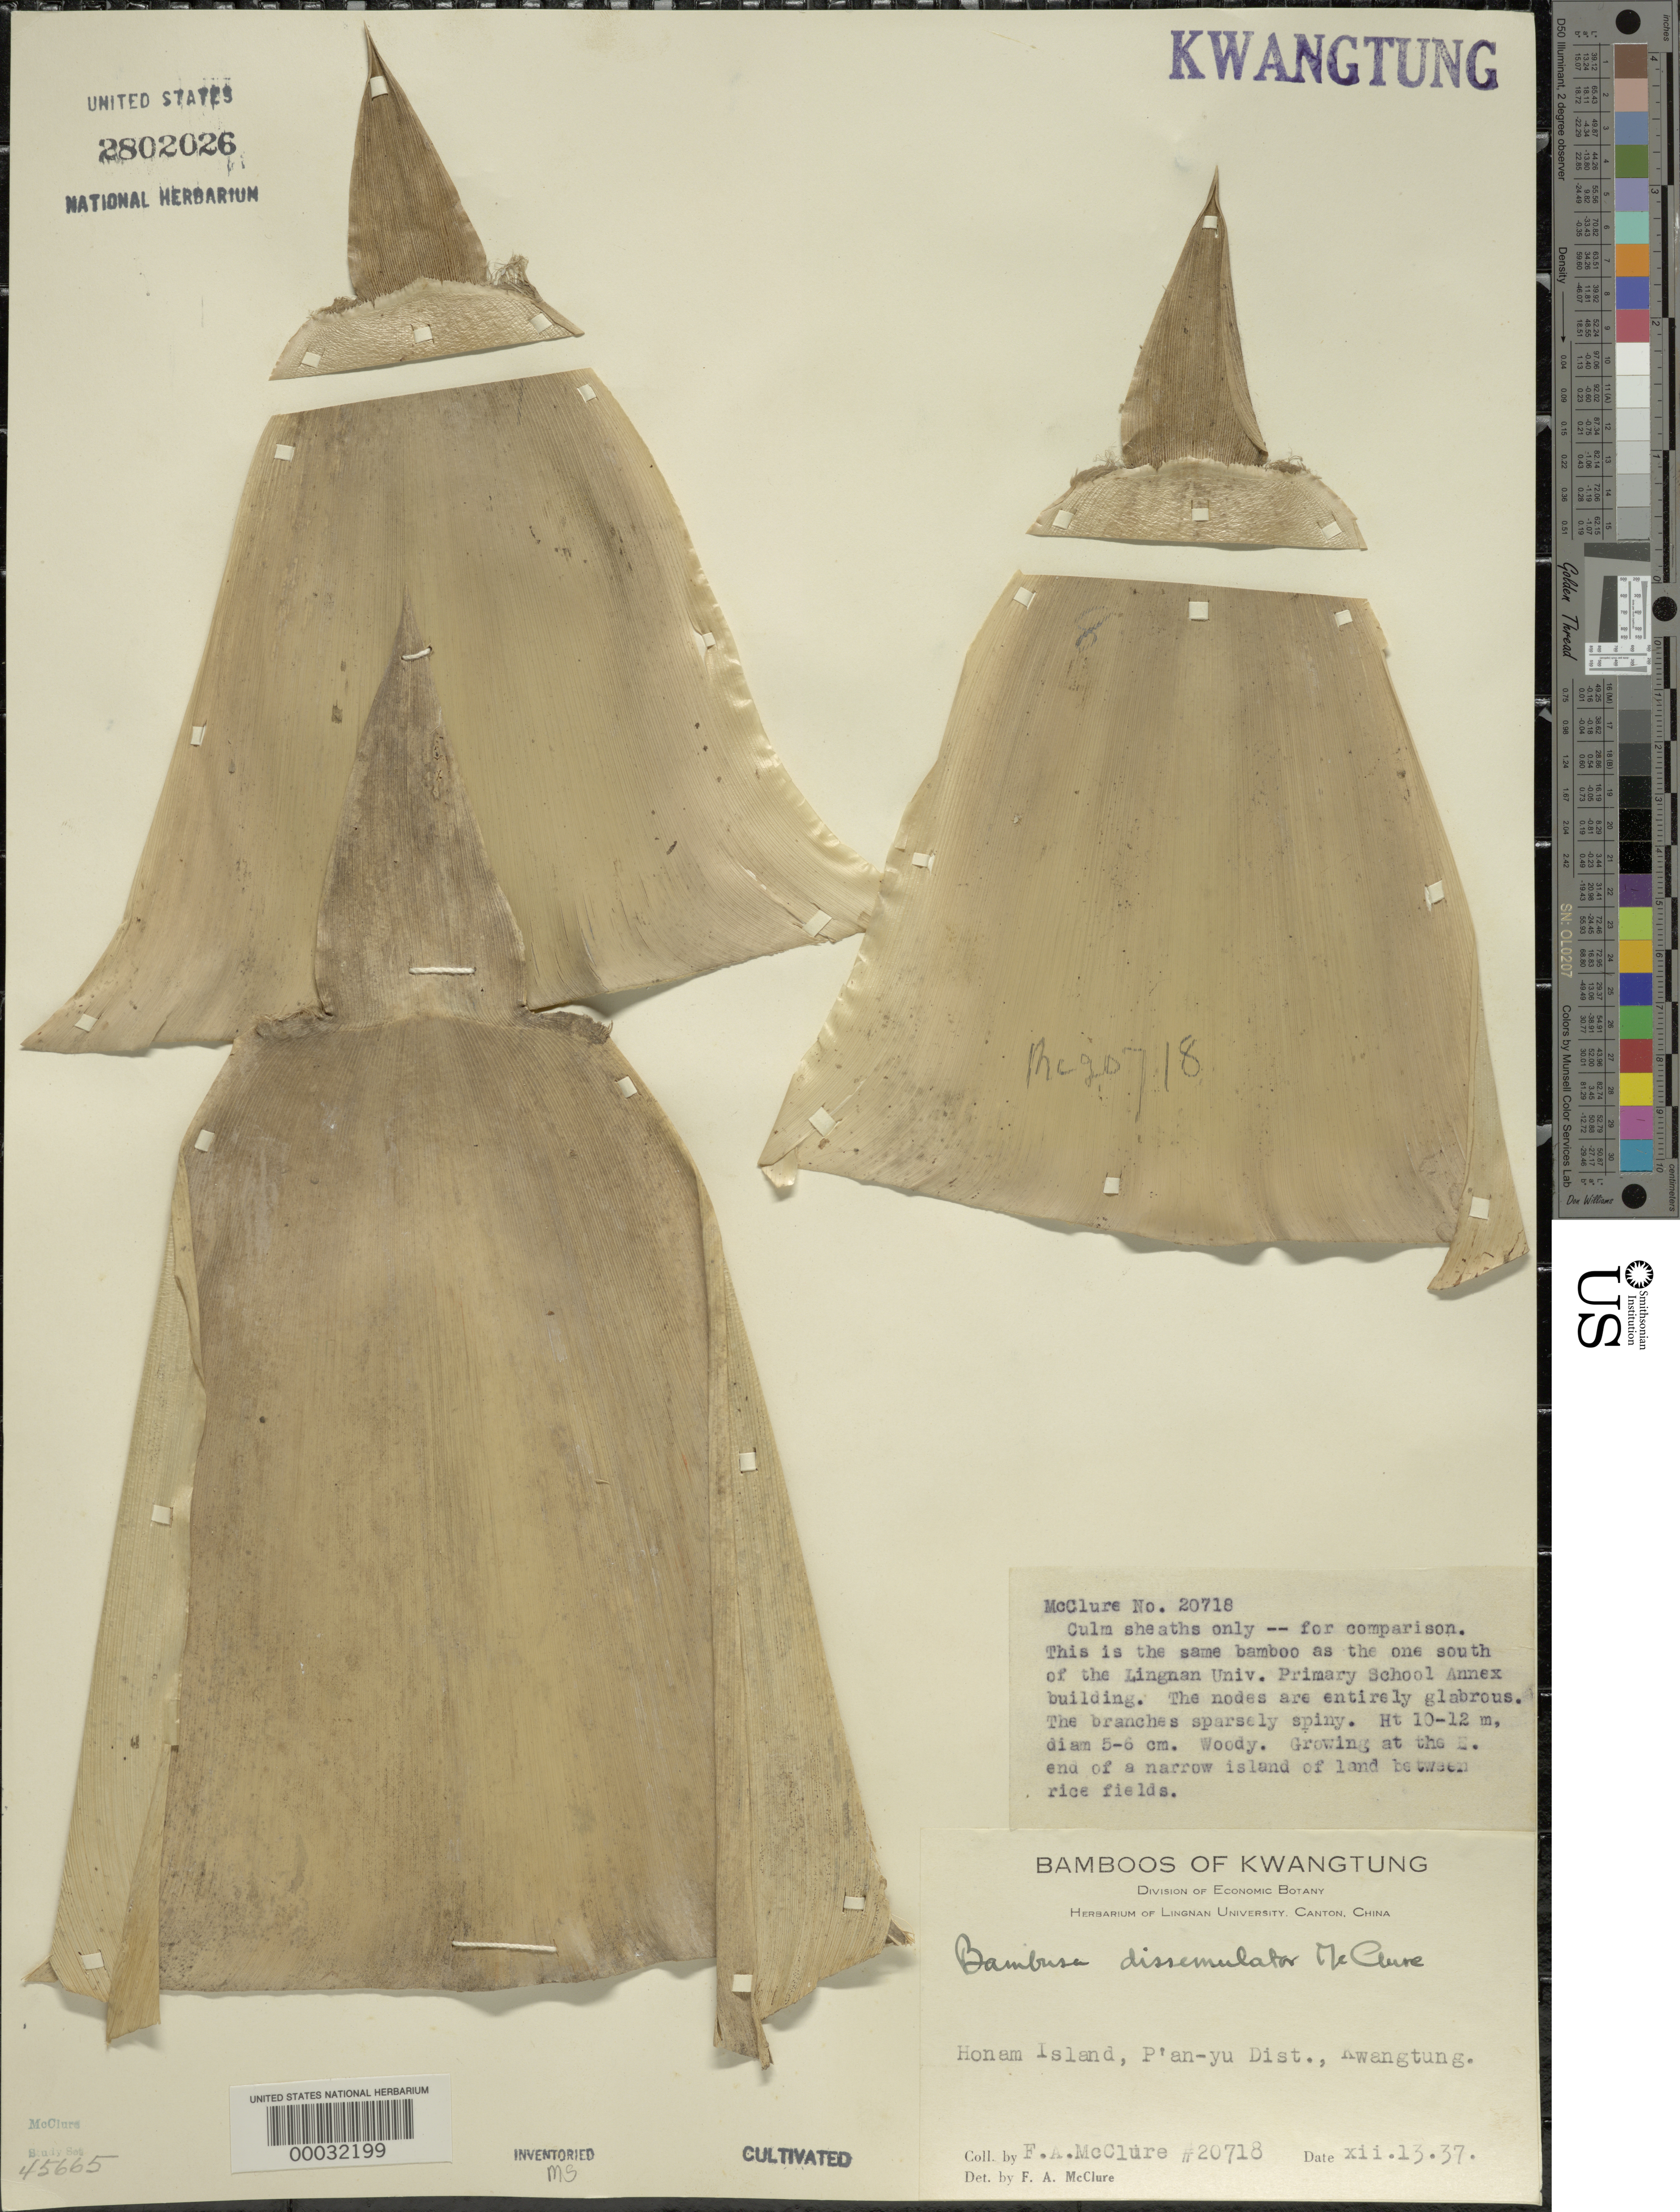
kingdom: Plantae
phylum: Tracheophyta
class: Liliopsida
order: Poales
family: Poaceae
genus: Bambusa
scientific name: Bambusa dissimulator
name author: McClure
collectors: F. A. McClure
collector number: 20718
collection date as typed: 13 Dec 1937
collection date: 1937-12-13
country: China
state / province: Guangdong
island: Honam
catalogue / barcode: US 2802026